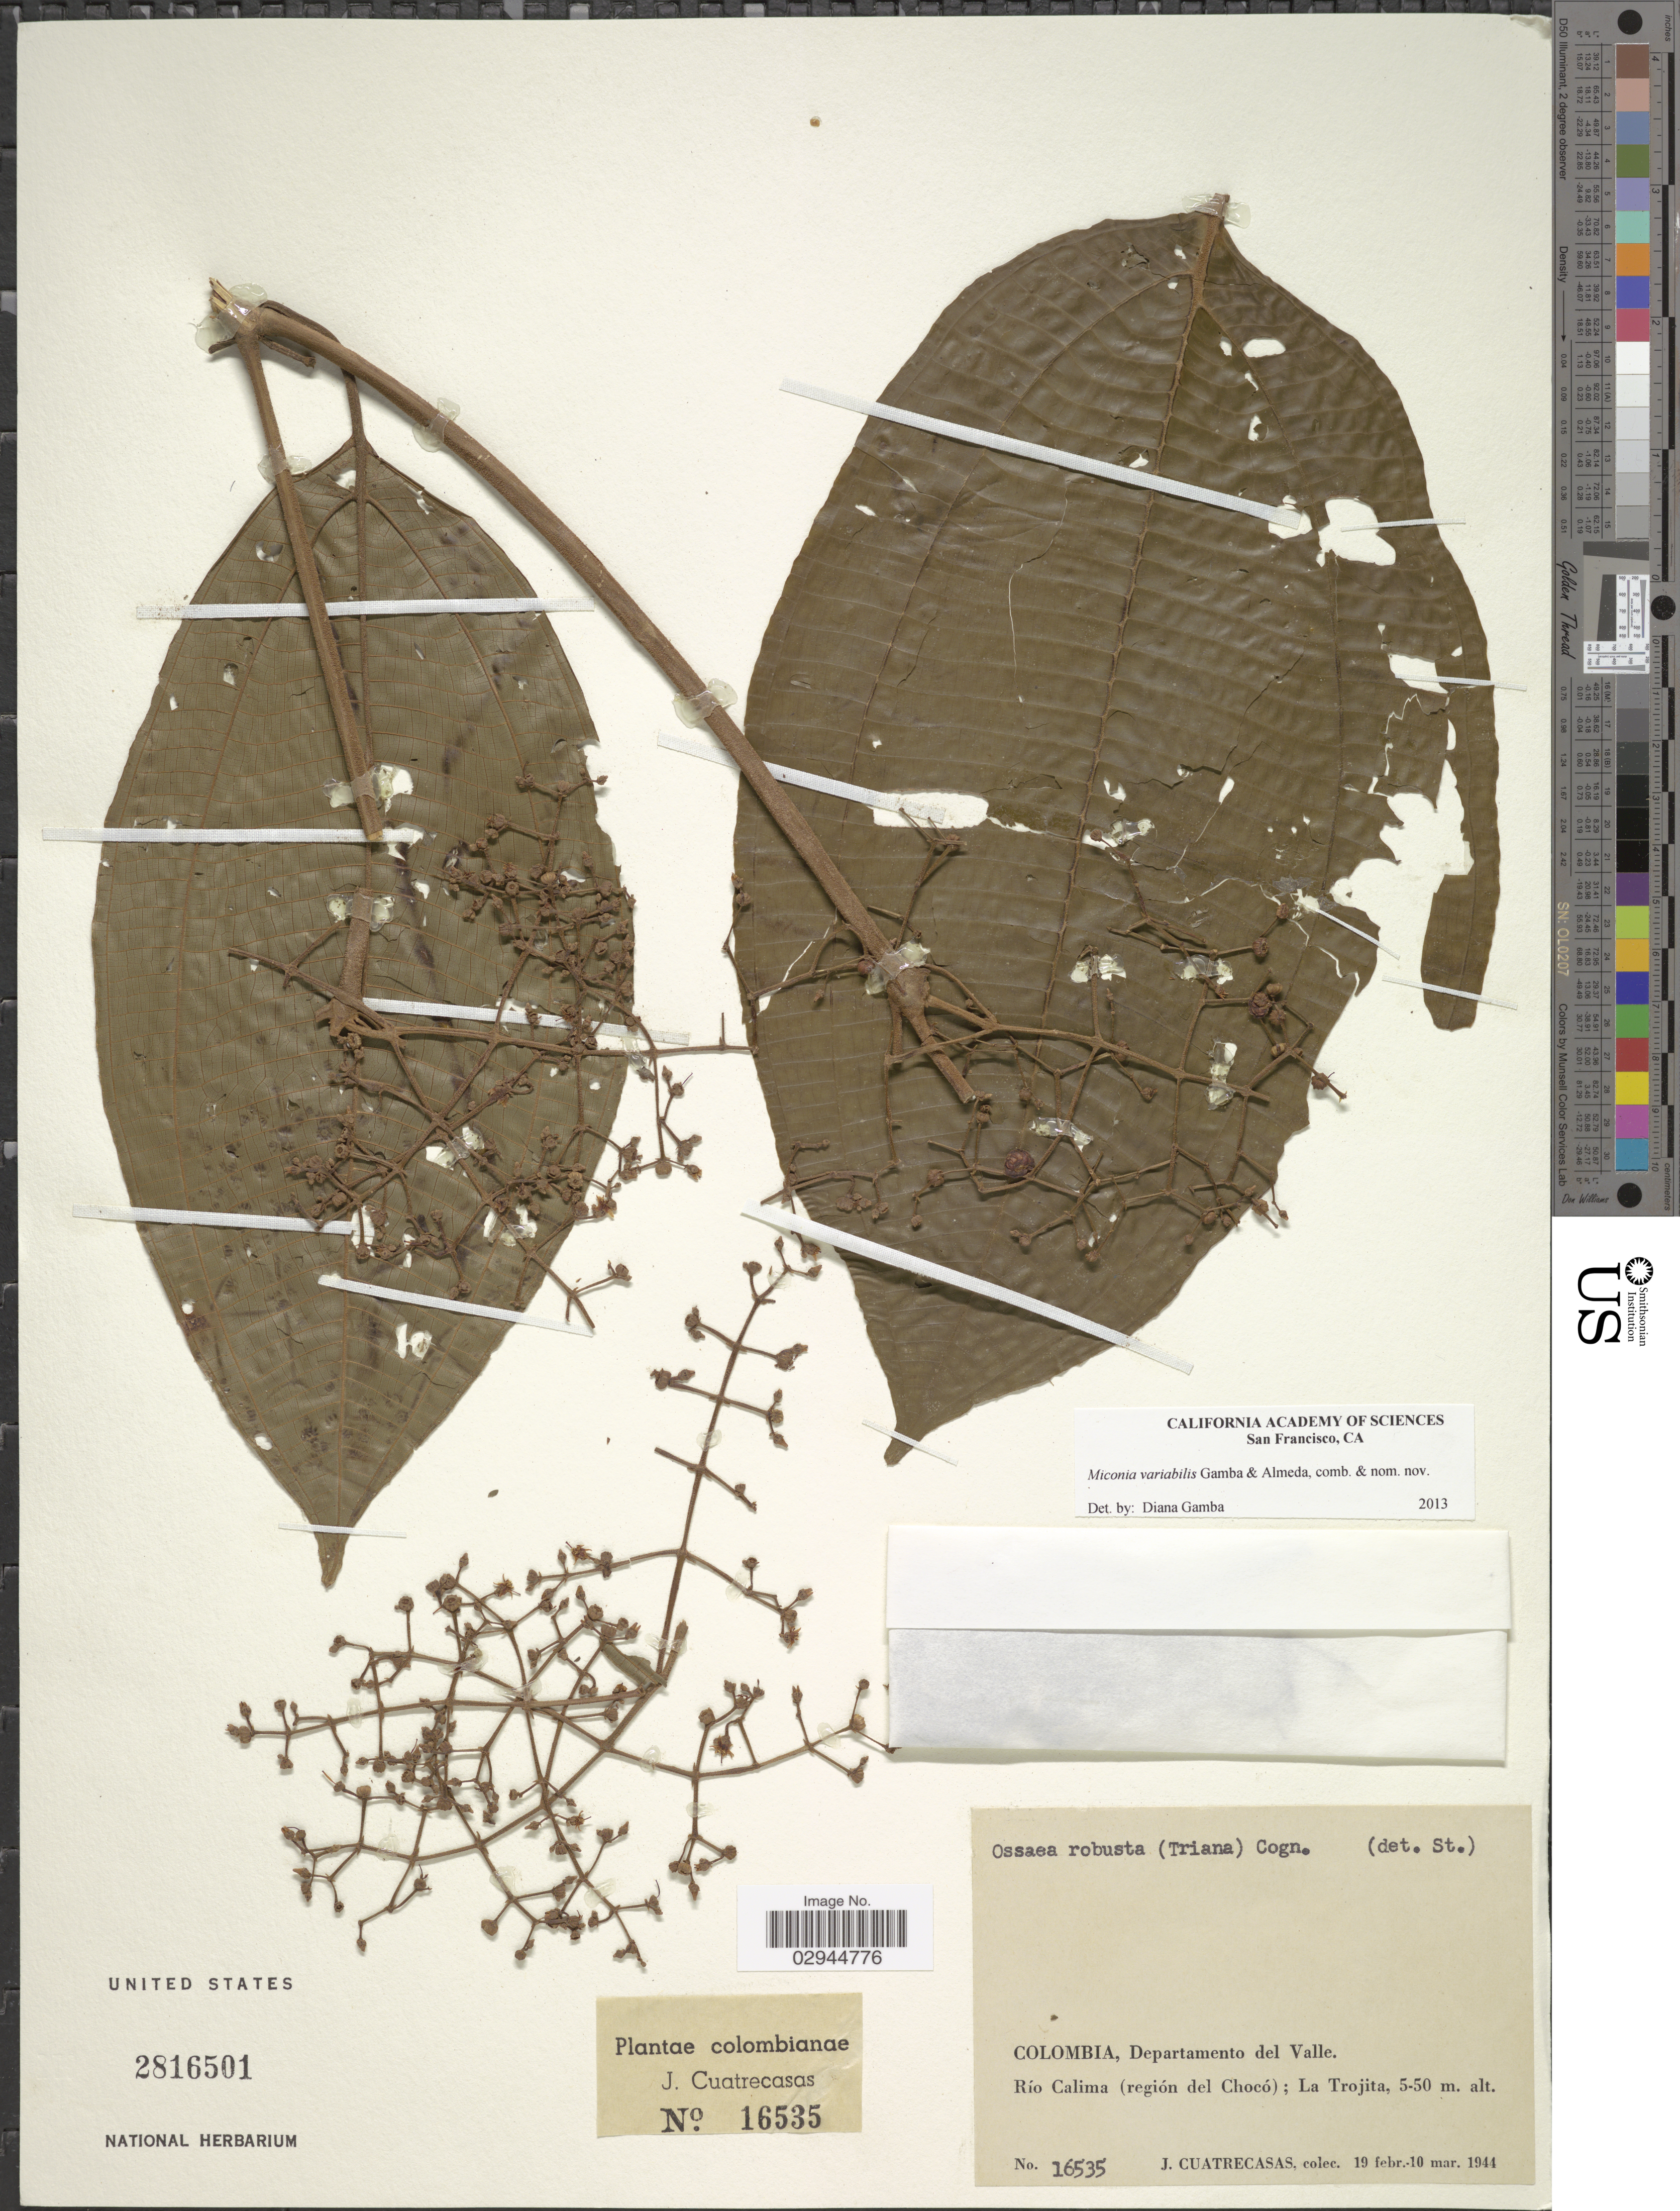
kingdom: Plantae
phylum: Tracheophyta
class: Magnoliopsida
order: Myrtales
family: Melastomataceae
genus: Miconia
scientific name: Miconia variabilis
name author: Gamba & Almeda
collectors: J. Cuatrecasas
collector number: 16535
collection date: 1944-02-19/1944-03-10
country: Colombia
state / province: Valle del Cauca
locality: Río Calima (región del Chocó); La Trojita.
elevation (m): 5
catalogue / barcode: US 2816501